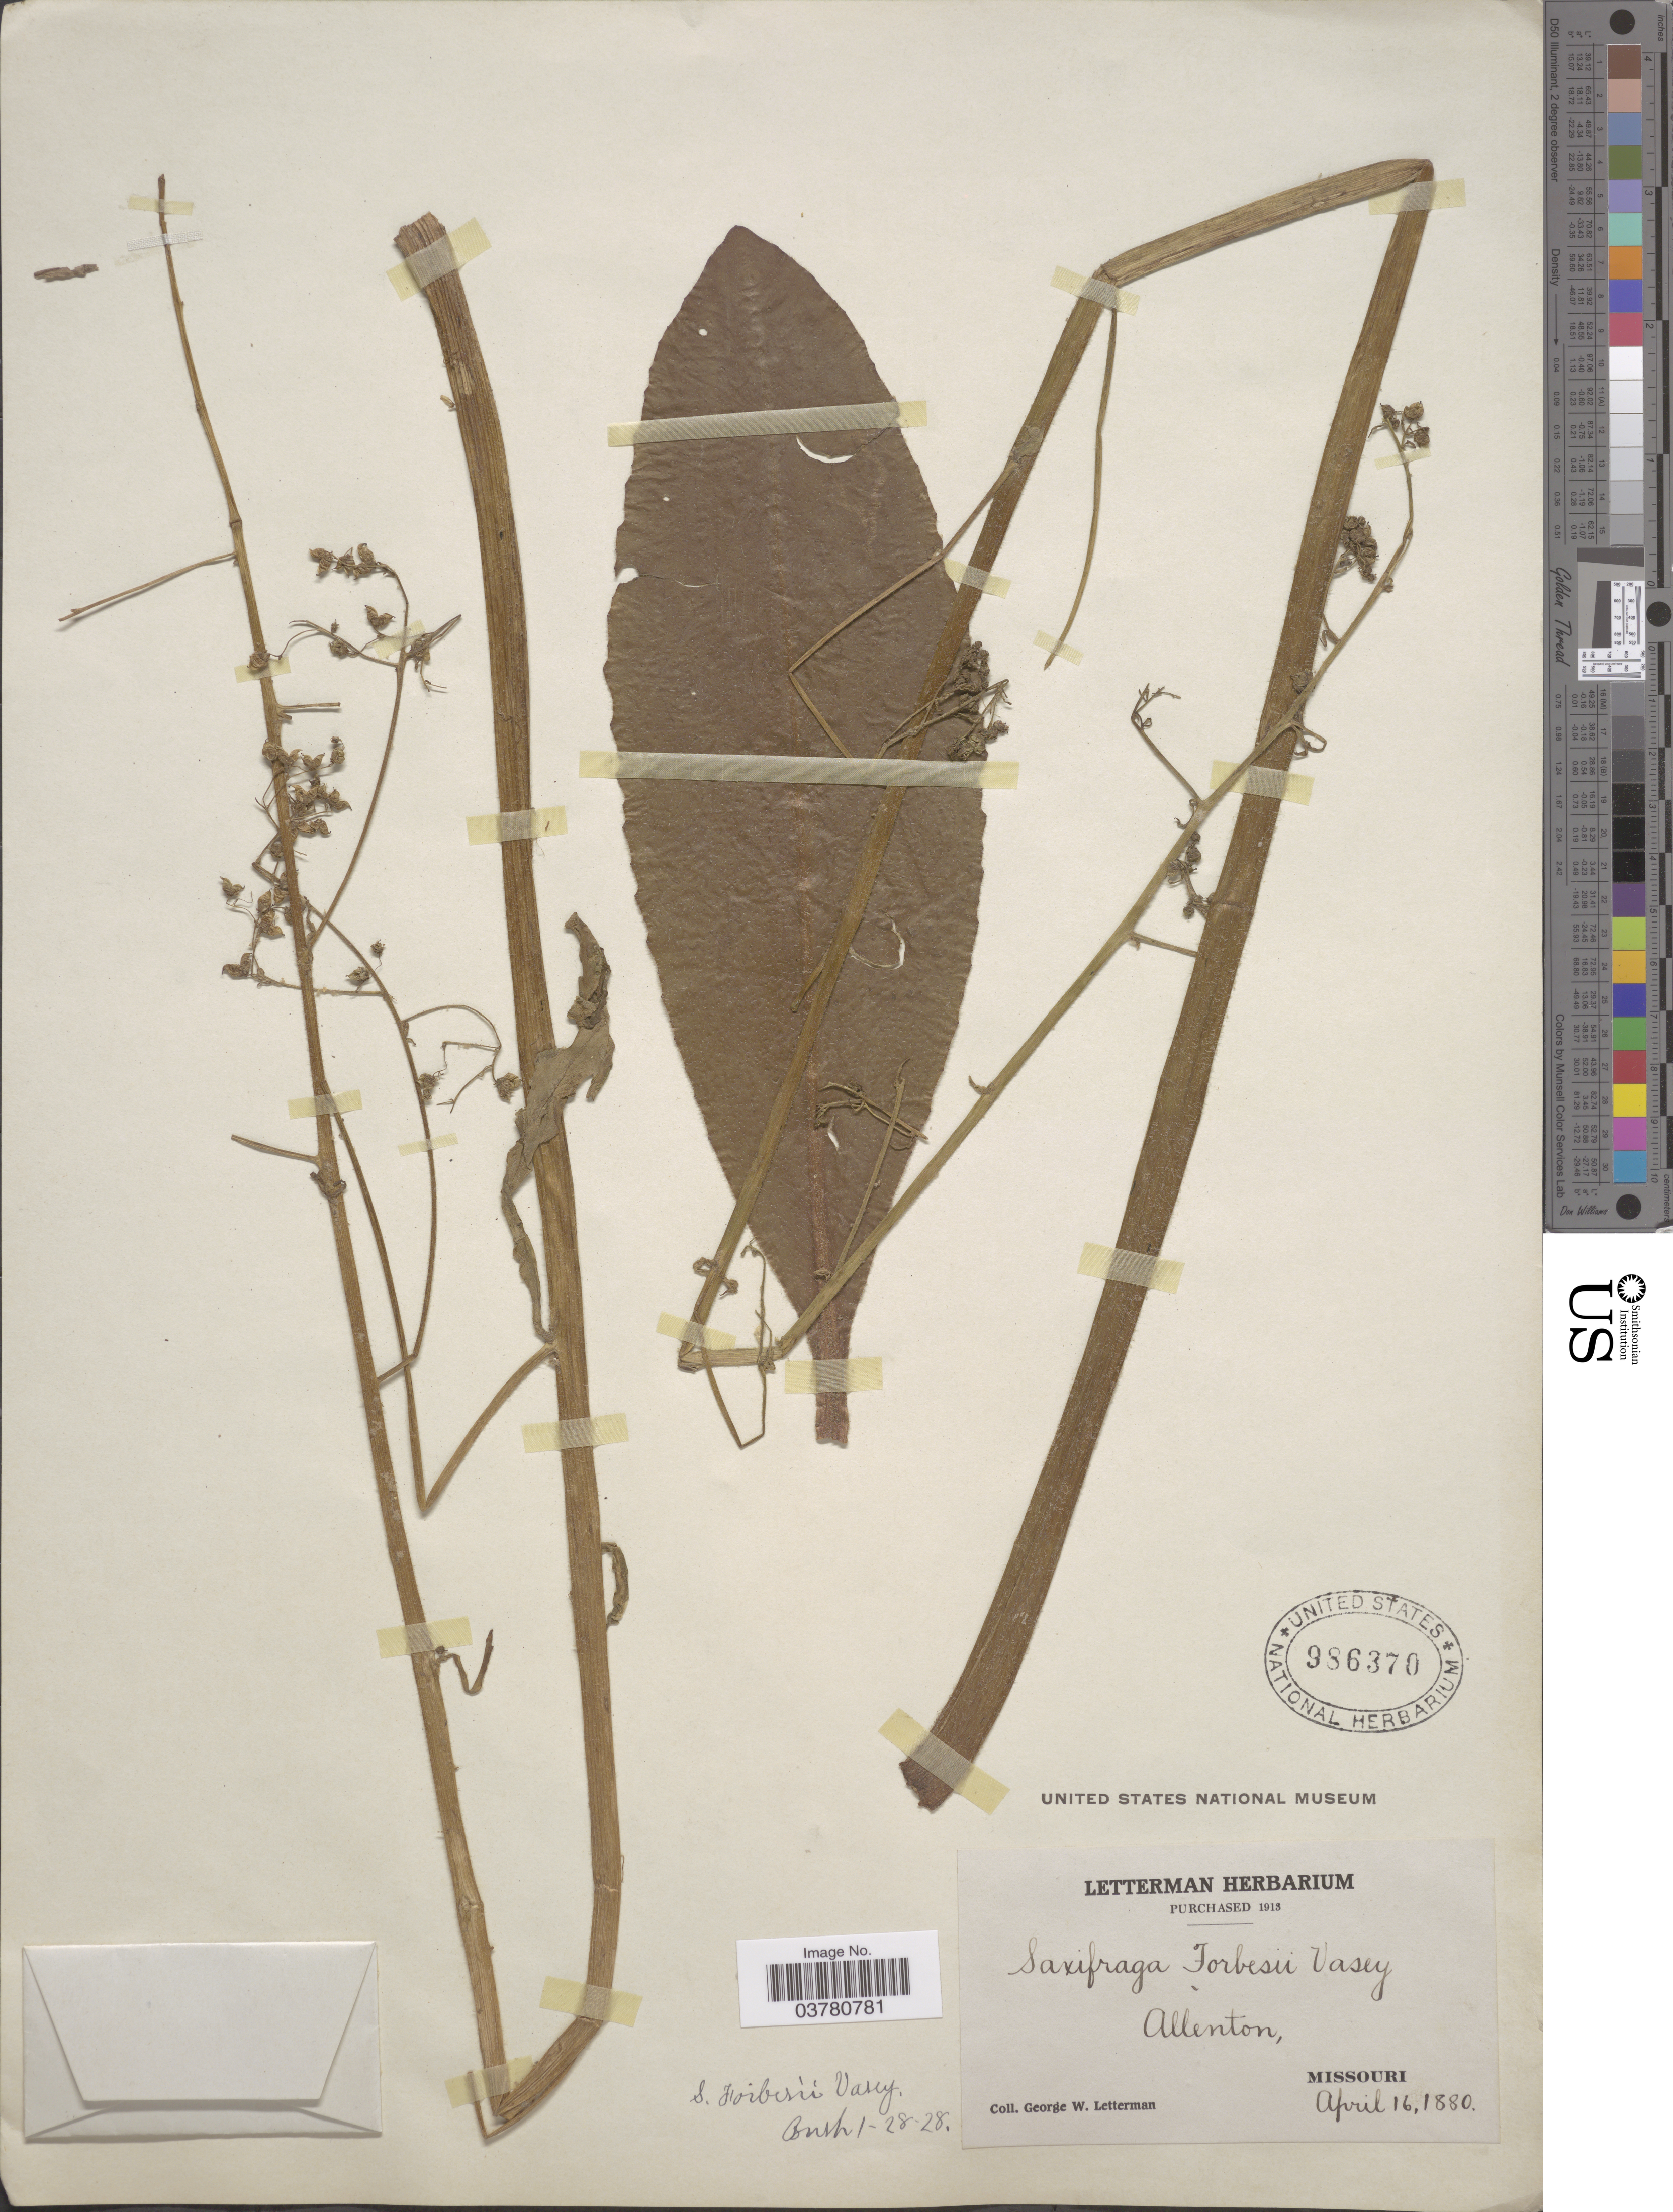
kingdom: Plantae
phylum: Tracheophyta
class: Magnoliopsida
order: Saxifragales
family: Saxifragaceae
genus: Micranthes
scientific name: Micranthes pensylvanica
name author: (L.) Haw.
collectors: G. W. Letterman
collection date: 1880-04-16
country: United States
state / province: Missouri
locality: Allenton.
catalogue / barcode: US 986370